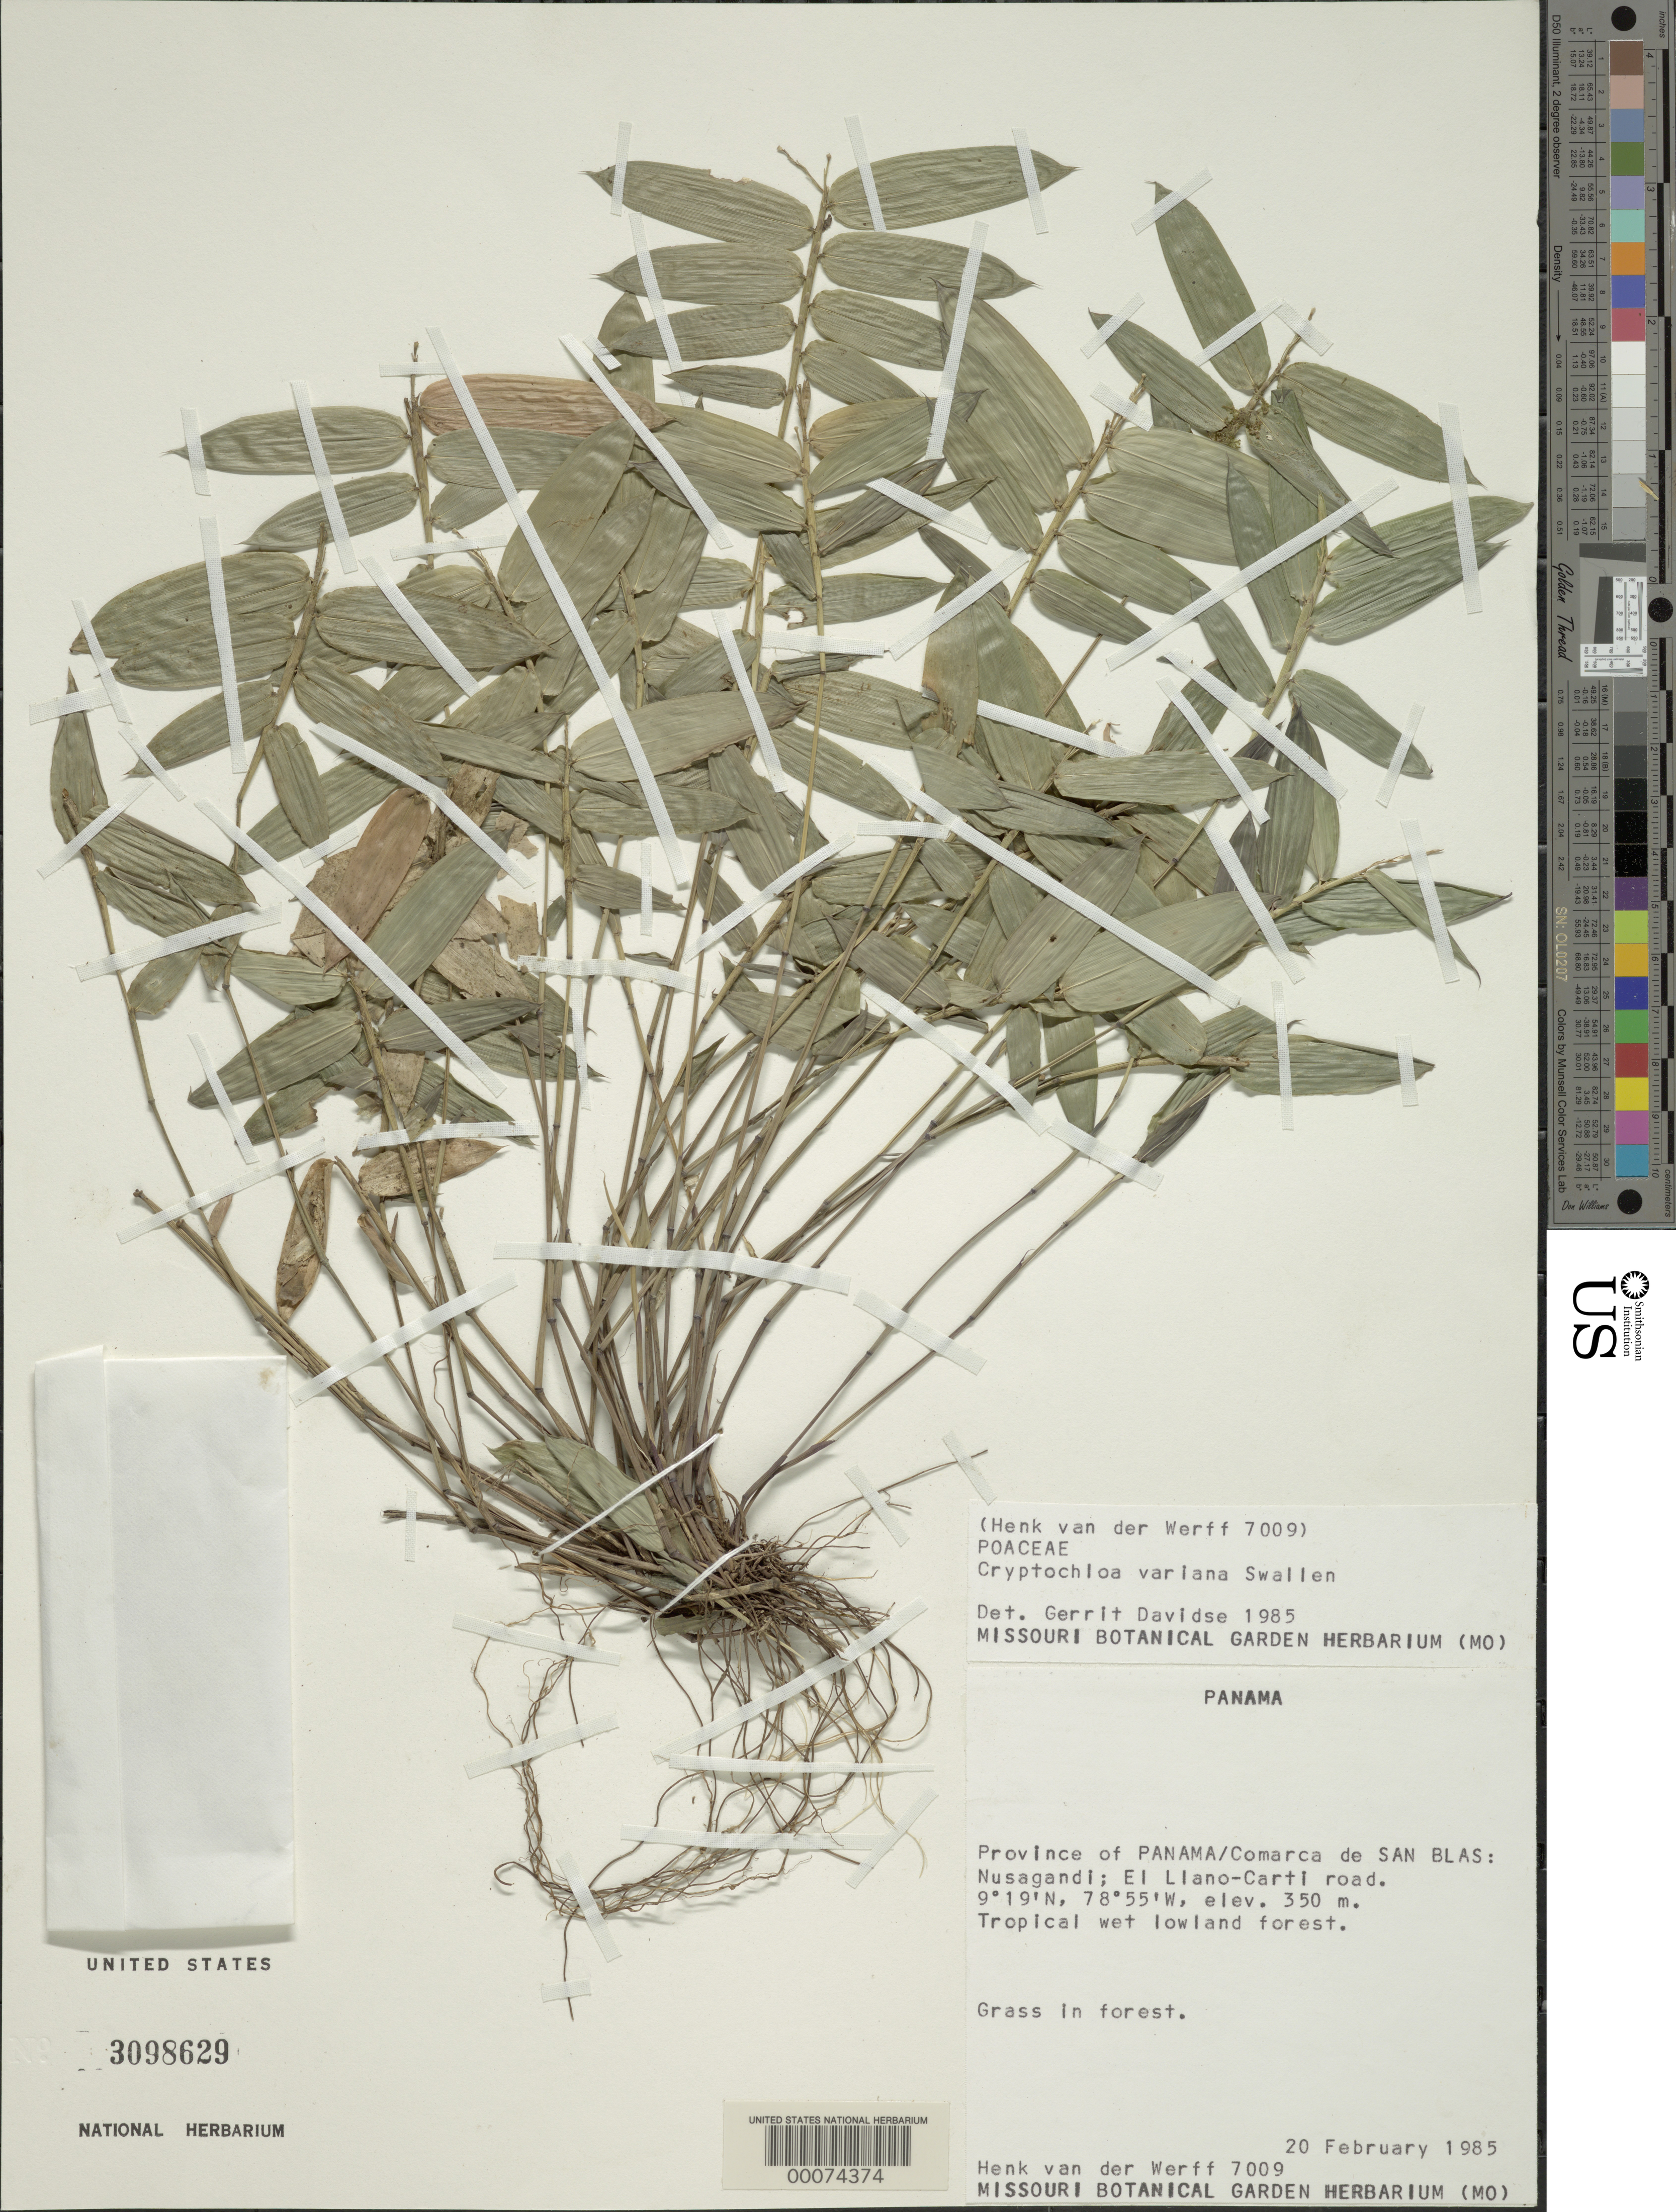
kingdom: Plantae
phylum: Tracheophyta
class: Liliopsida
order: Poales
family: Poaceae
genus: Cryptochloa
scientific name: Cryptochloa variana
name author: Swallen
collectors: H. van der Werff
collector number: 7009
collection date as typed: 20 Feb 1985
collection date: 1985-02-20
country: Panama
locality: Prov of Panama / Comarca of San Blas, Nusagandi, El Llano-Carti road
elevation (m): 350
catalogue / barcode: US 3098629